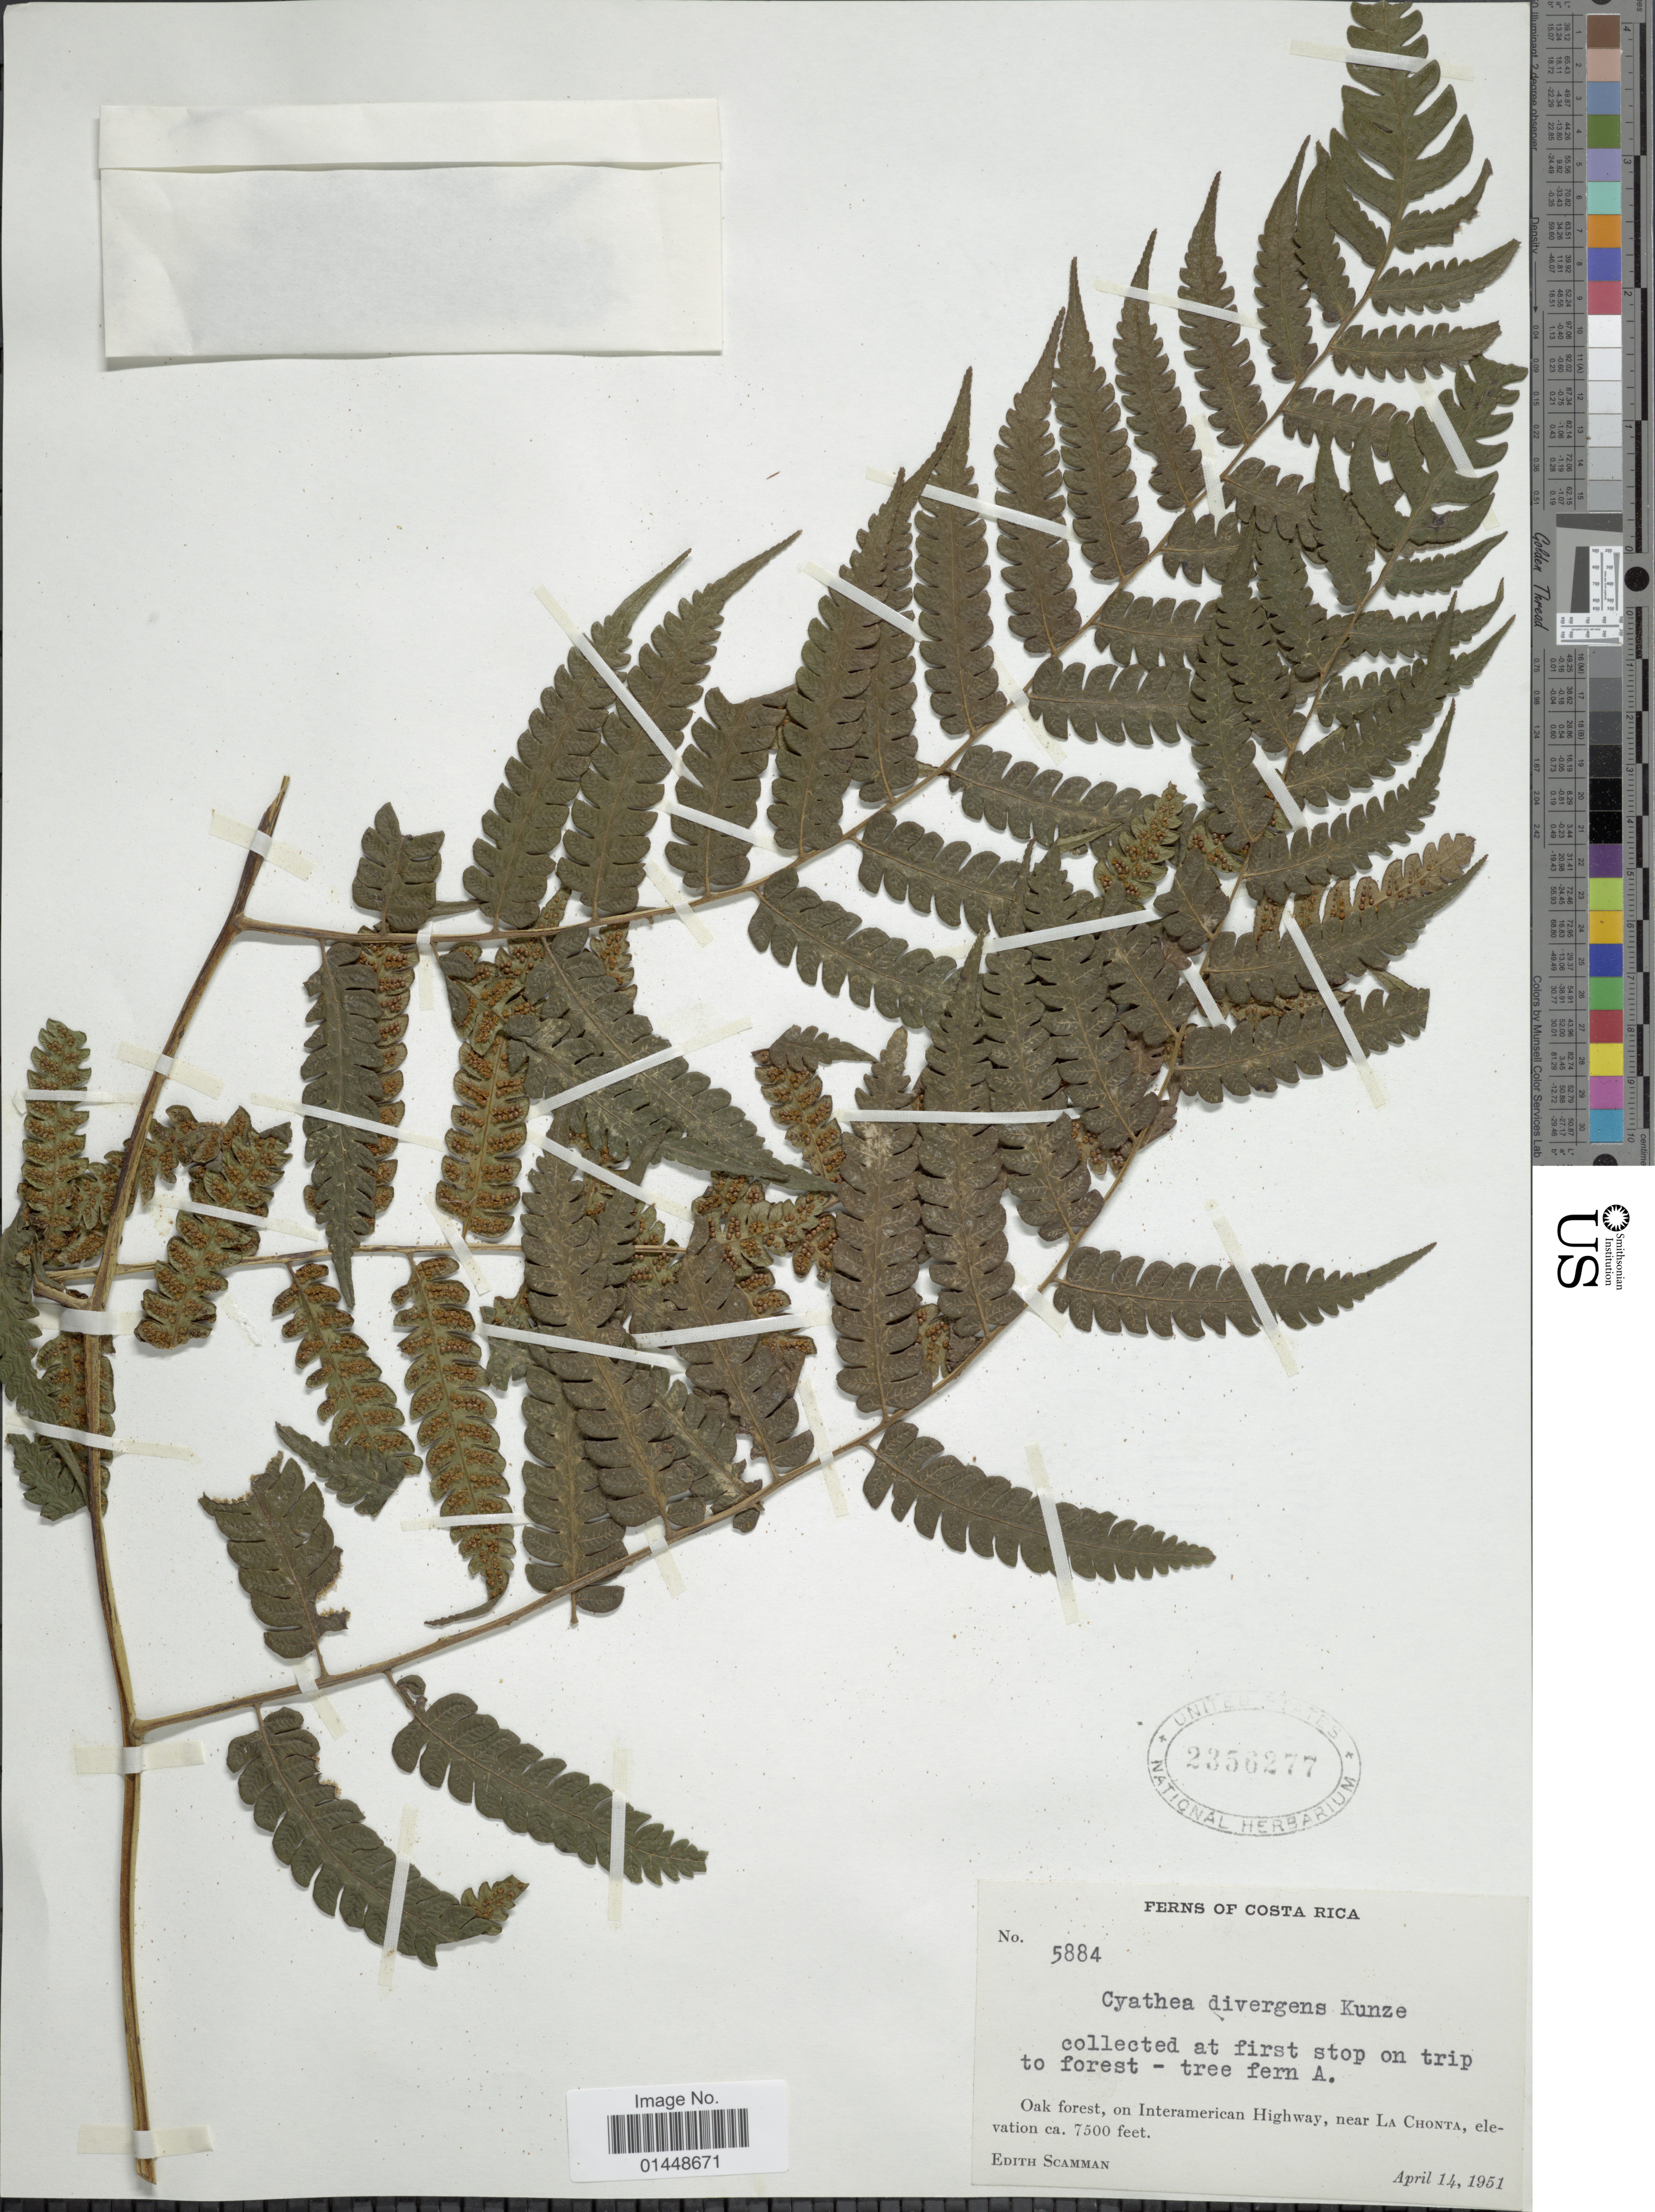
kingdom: Plantae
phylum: Tracheophyta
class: Polypodiopsida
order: Cyatheales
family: Cyatheaceae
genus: Cyathea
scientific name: Cyathea divergens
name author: Kunze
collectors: E. Scamman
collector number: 5884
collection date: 1951-04-14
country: Costa Rica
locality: Oak forest, on Interamerican Highway, near La Chonta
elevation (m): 2286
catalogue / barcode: US 2356277